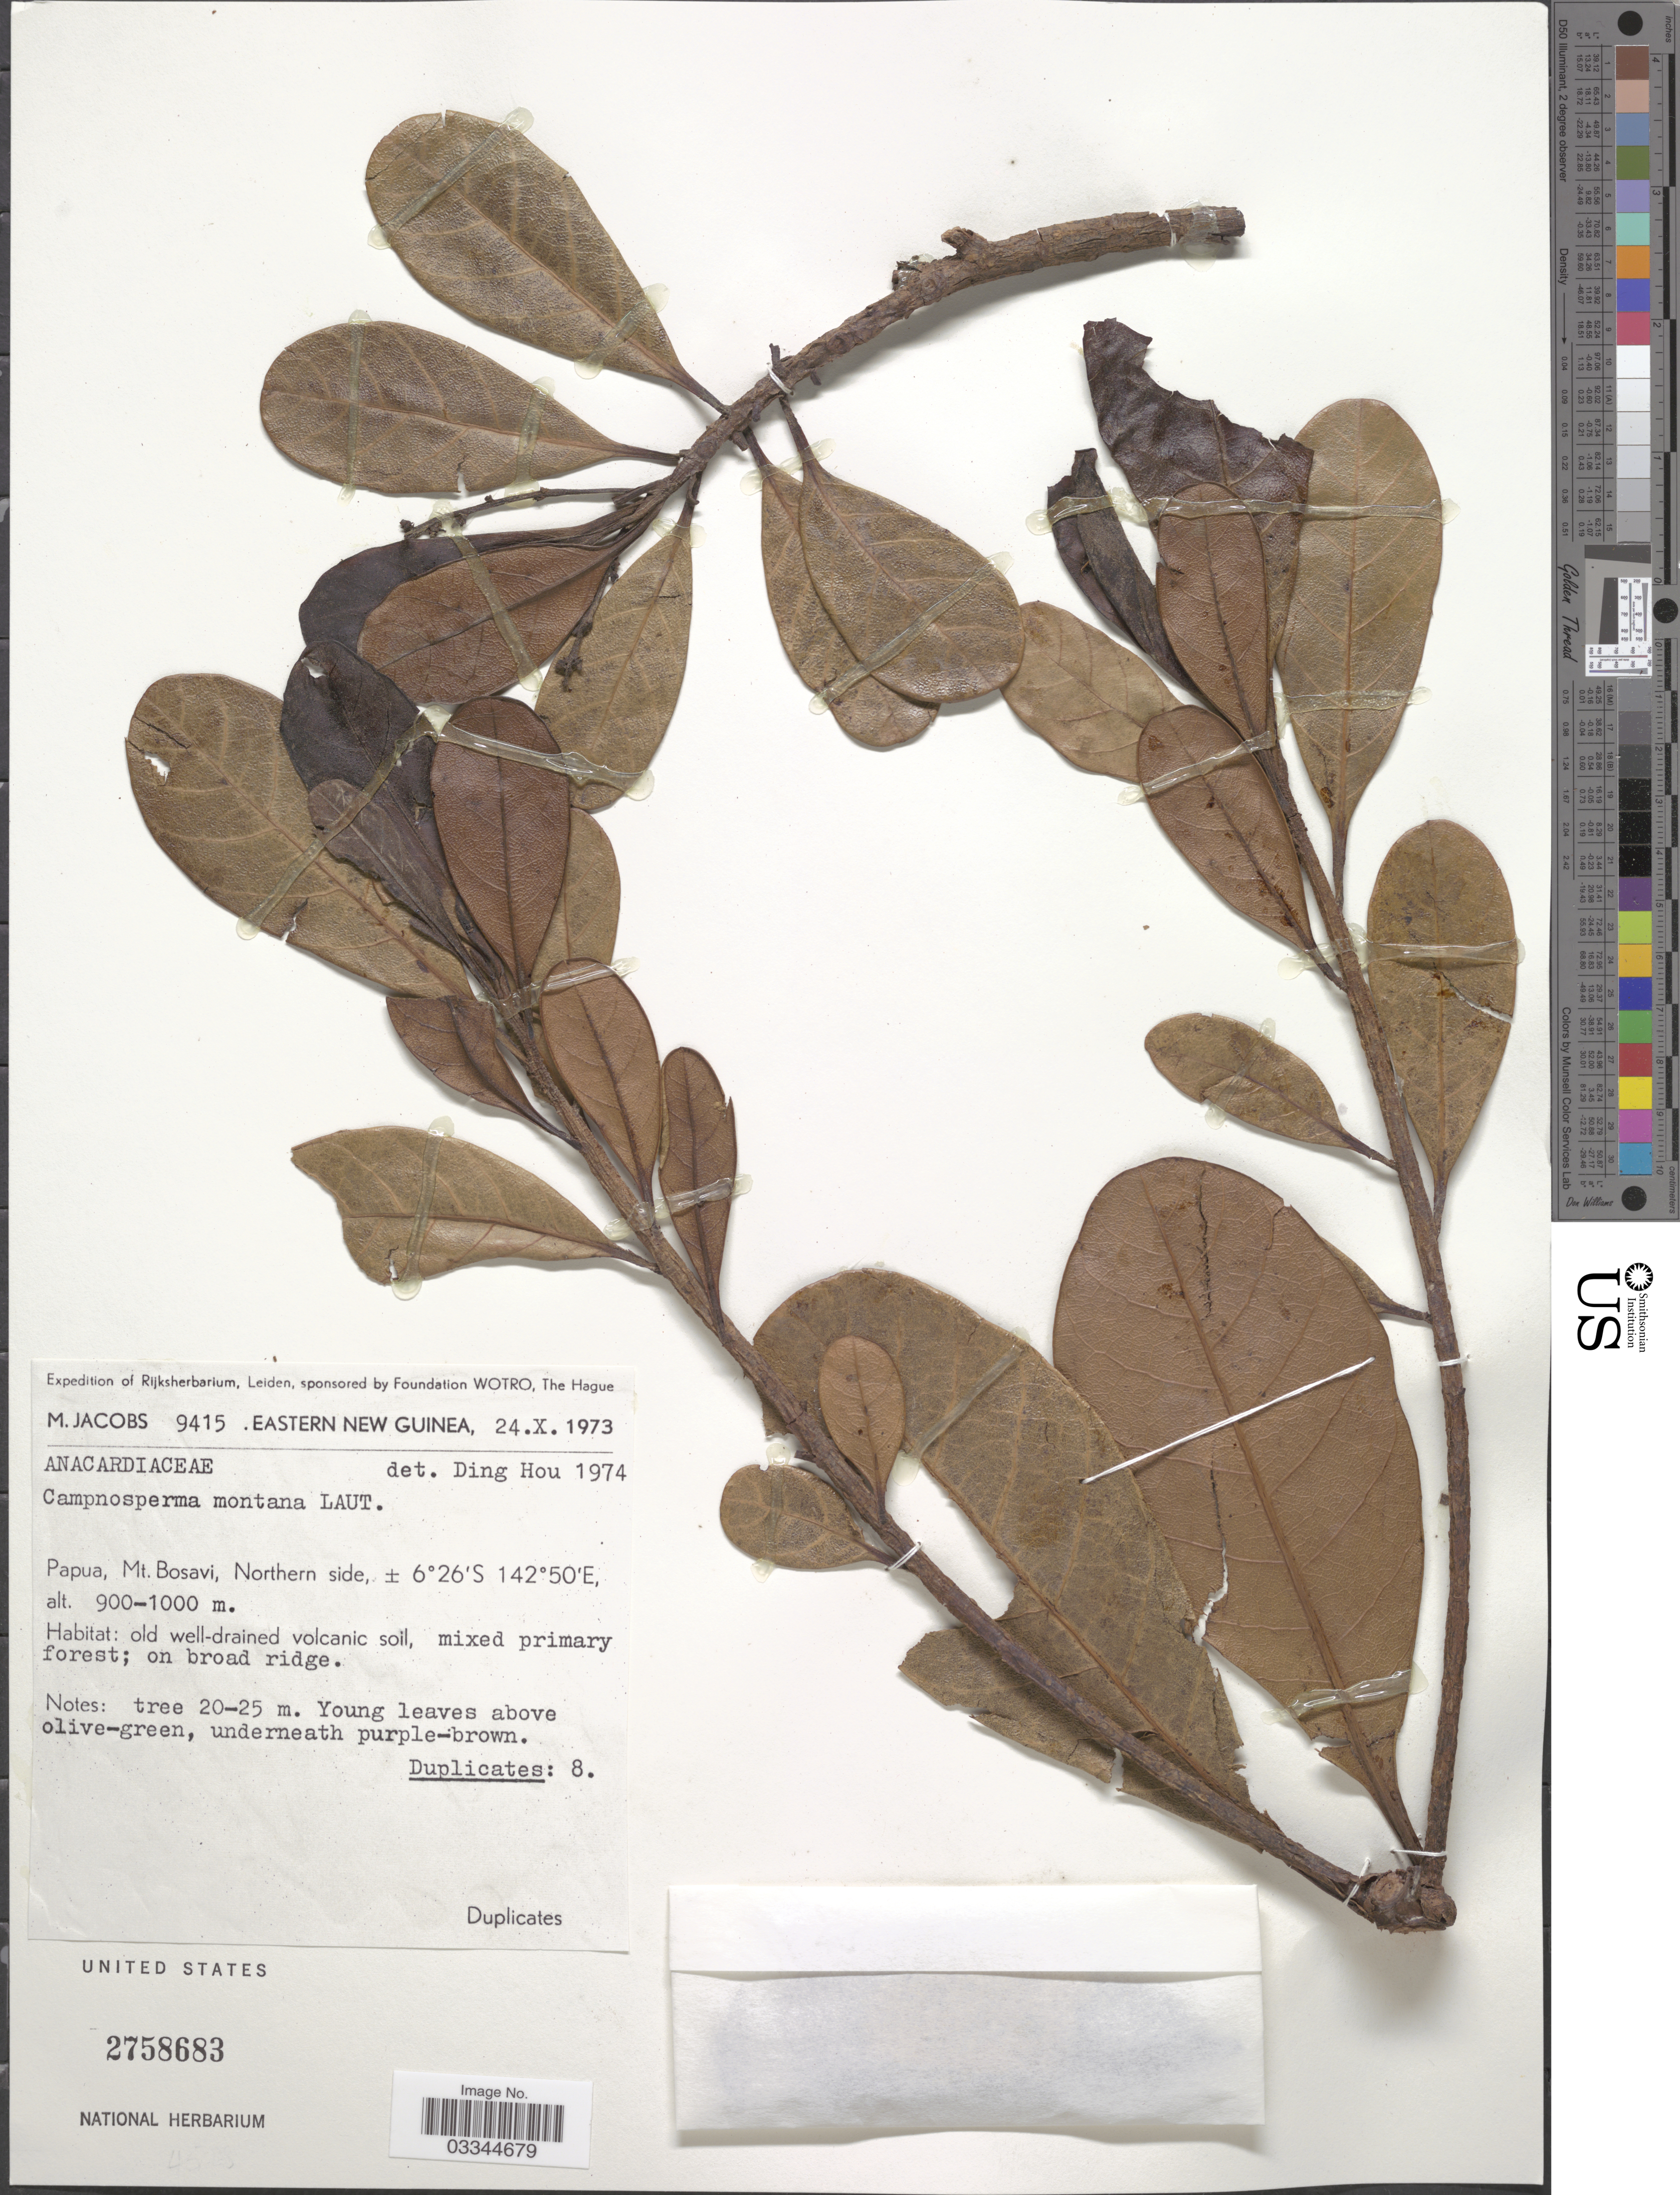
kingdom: Plantae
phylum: Tracheophyta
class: Magnoliopsida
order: Sapindales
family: Anacardiaceae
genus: Campnosperma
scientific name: Campnosperma montanum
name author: Lauterb.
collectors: M. Jacobs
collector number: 9415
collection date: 1973-10-24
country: Papua New Guinea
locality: Eastern New Guinea, Papua, Mt. Bosavi, Northern side.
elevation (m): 900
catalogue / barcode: US 2758683